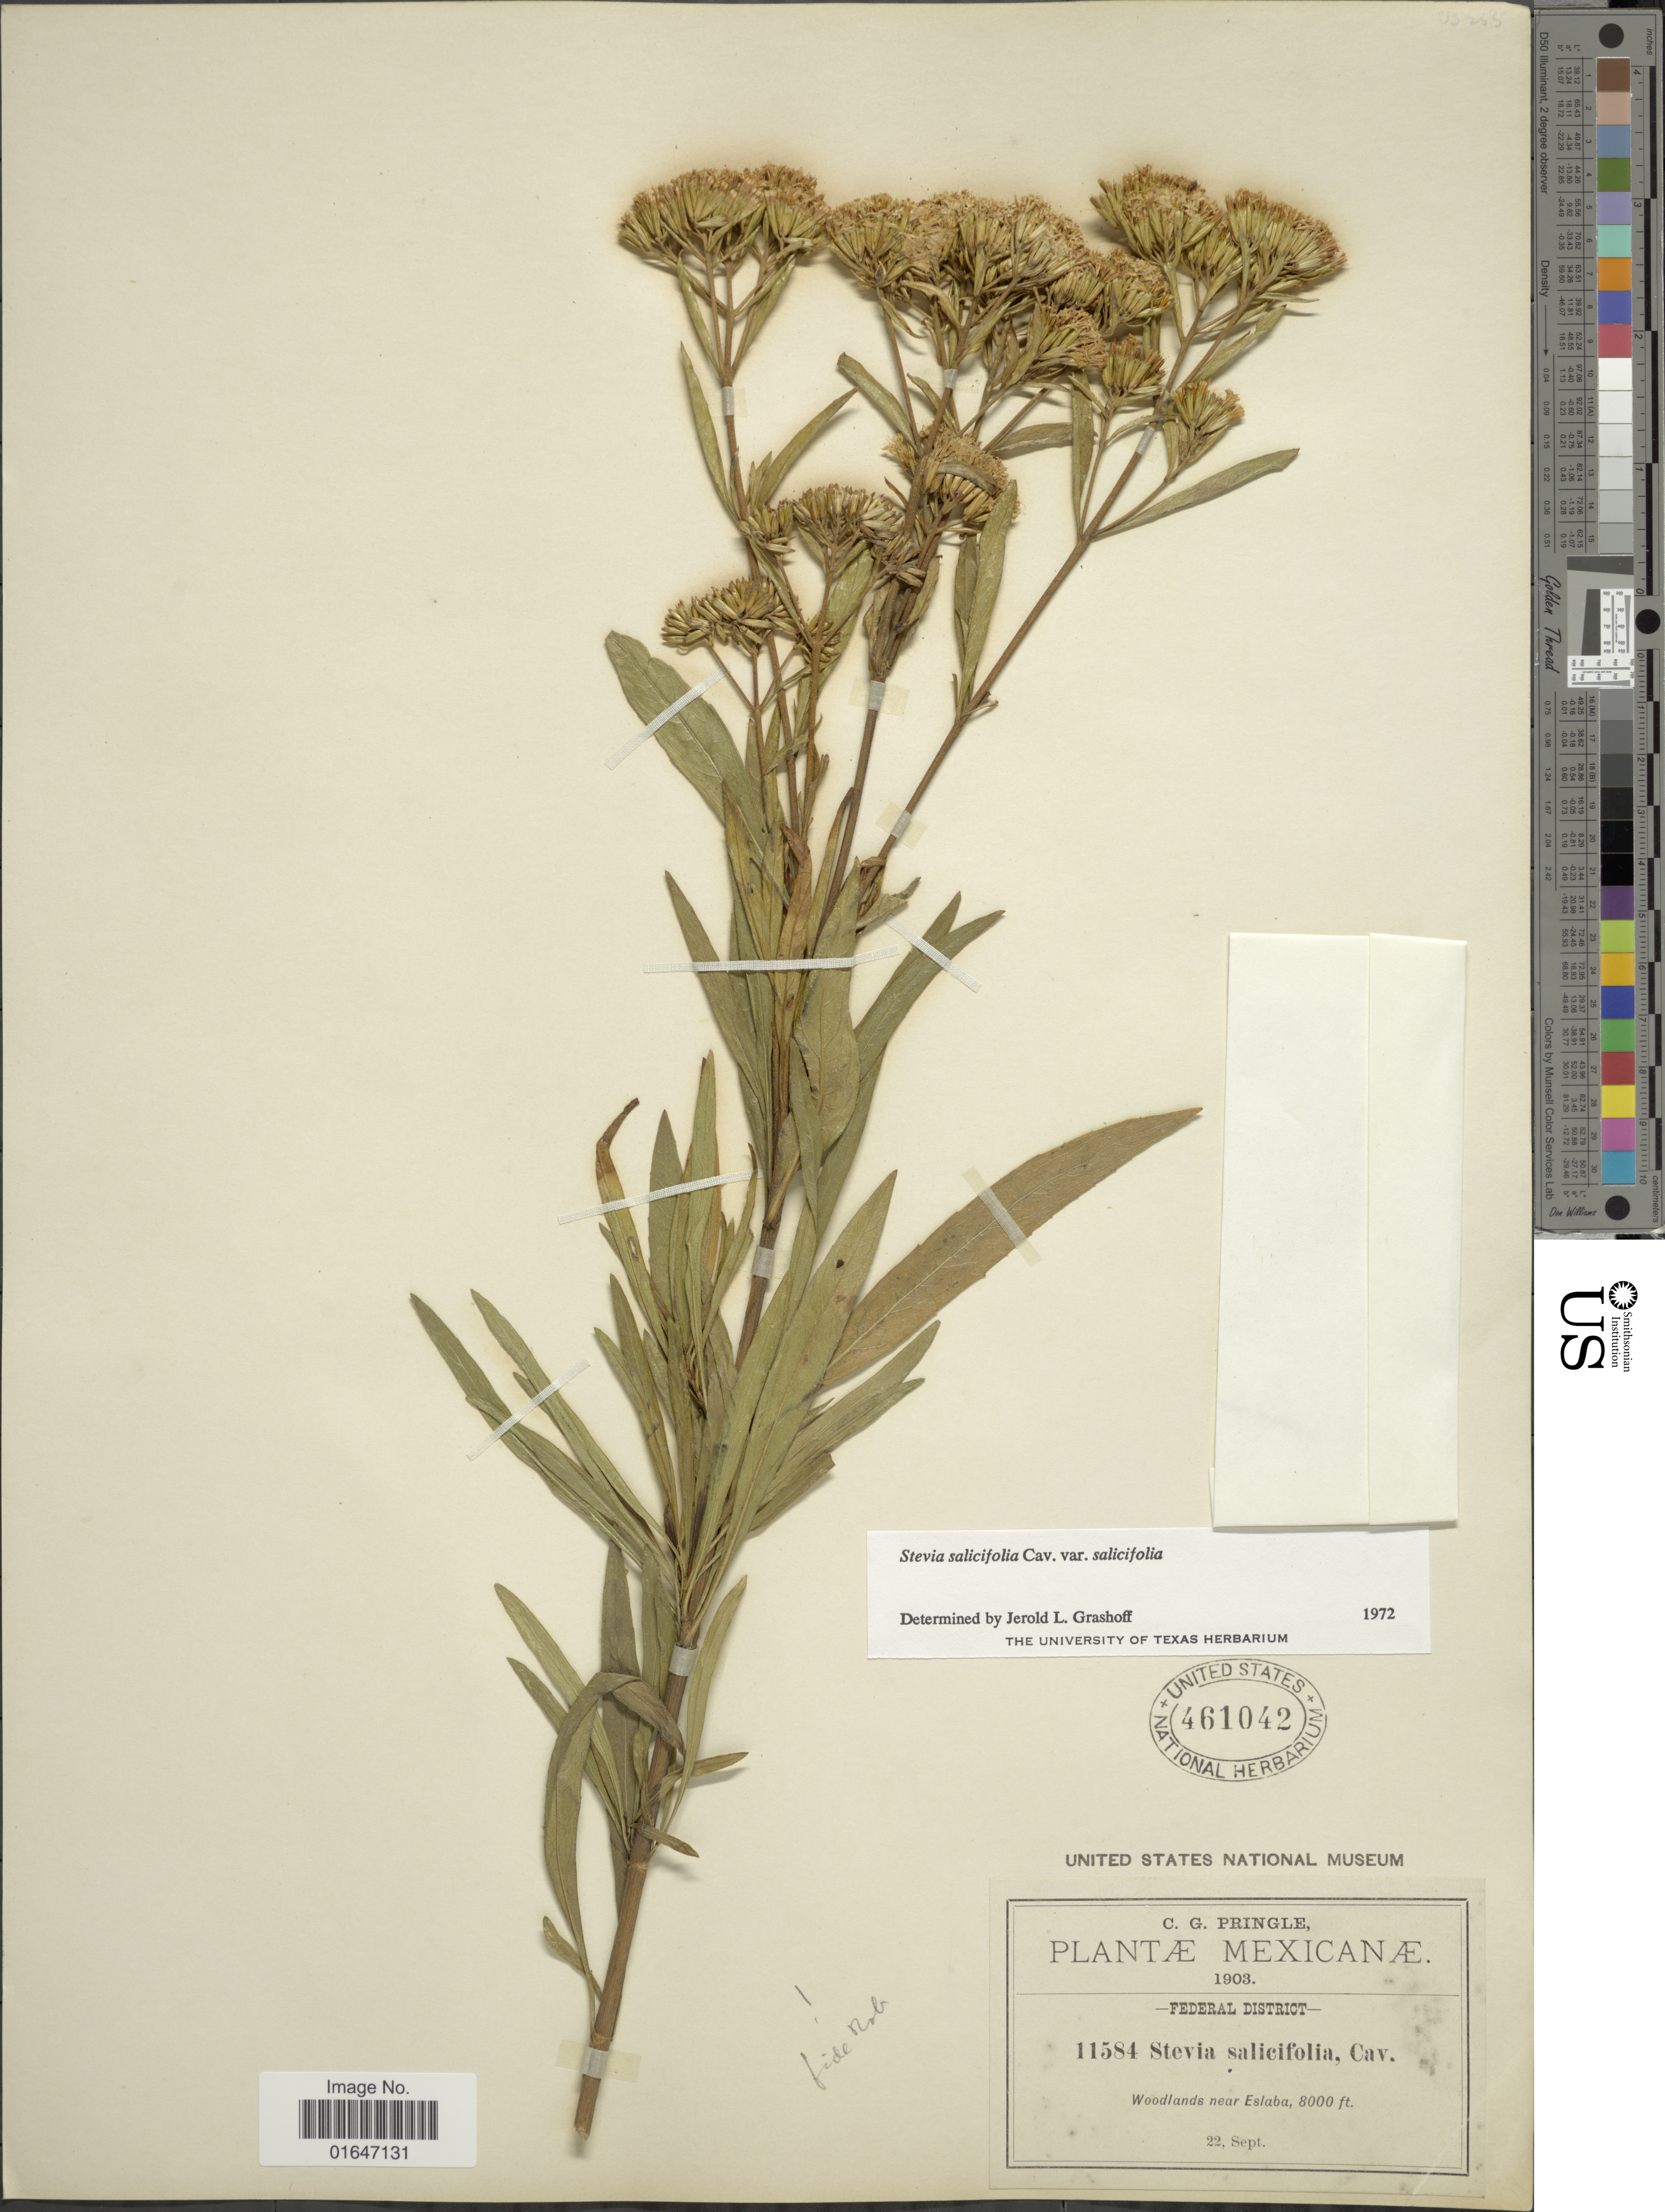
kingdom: Plantae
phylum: Tracheophyta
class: Magnoliopsida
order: Asterales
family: Asteraceae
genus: Stevia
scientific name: Stevia salicifolia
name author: Cav.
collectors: C. G. Pringle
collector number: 11584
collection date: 1903-09-22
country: Mexico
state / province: Distrito Federal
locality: Federal District, Woodlands near Eslaba.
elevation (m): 2438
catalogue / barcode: US 461042